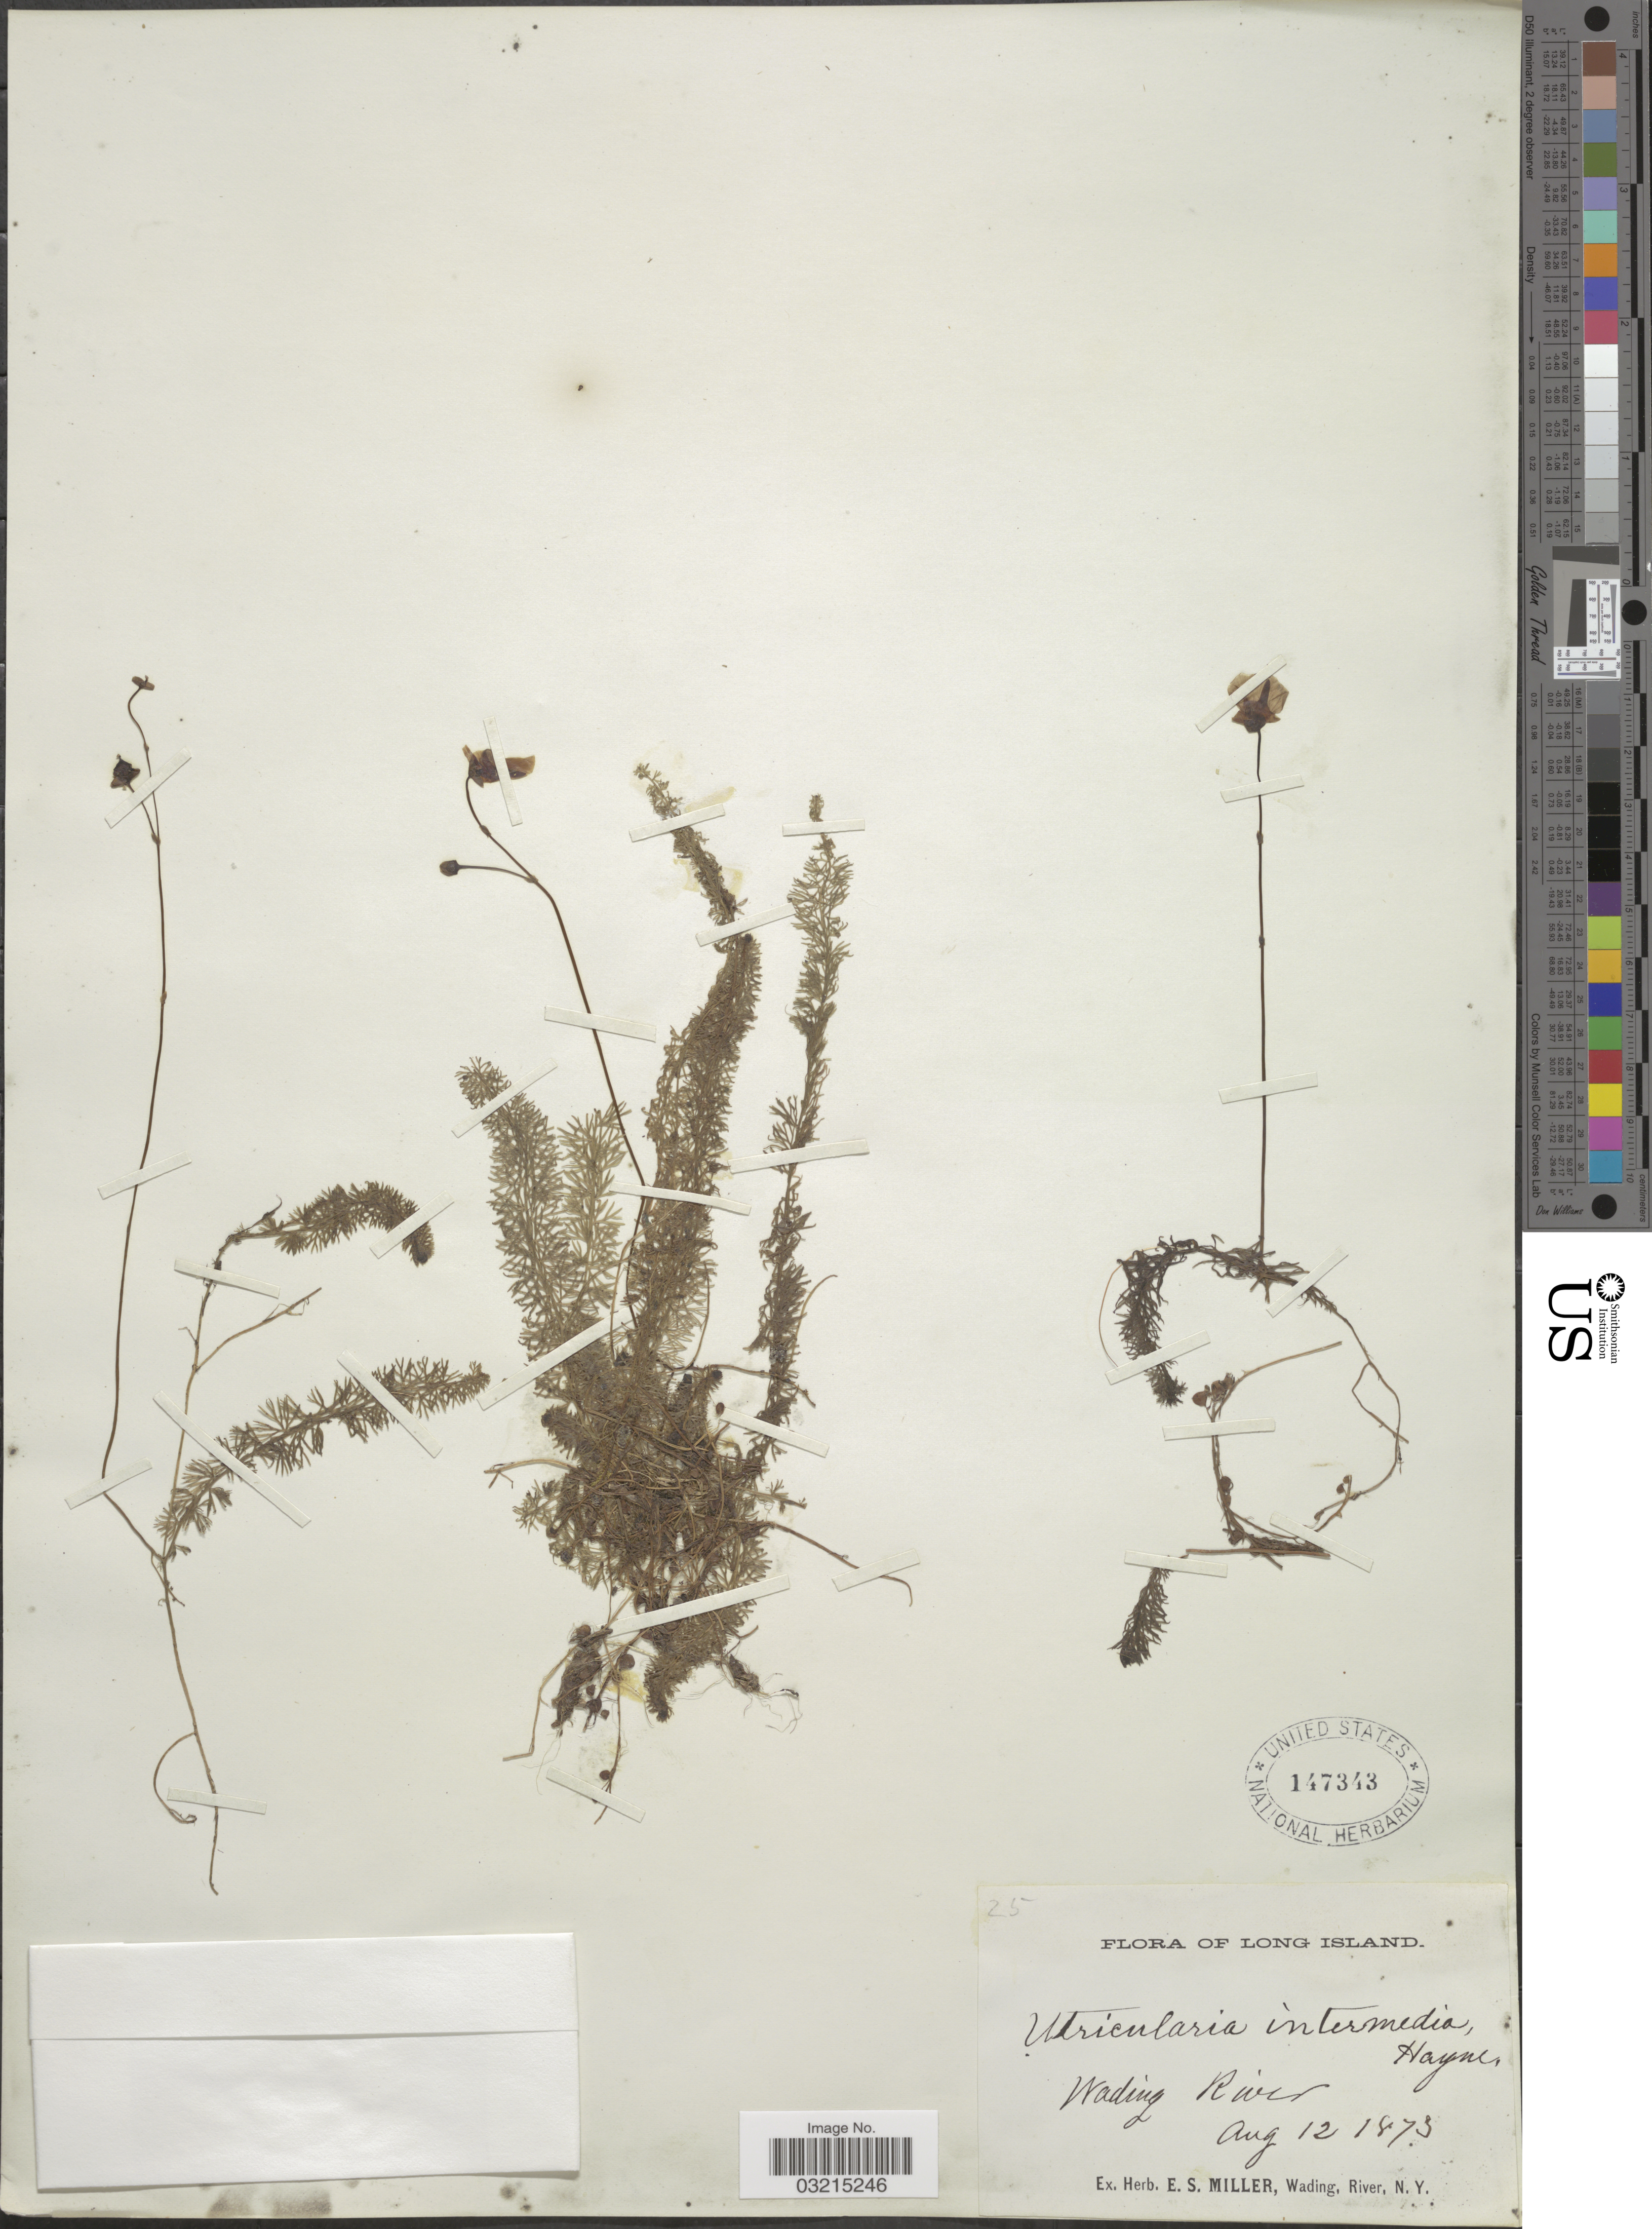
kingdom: Plantae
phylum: Tracheophyta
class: Magnoliopsida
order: Lamiales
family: Lentibulariaceae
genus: Utricularia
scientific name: Utricularia intermedia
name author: Hayne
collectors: ex herb. E. S. Miller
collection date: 1873-08-12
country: United States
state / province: New York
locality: Long Island. Wading River.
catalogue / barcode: US 147343